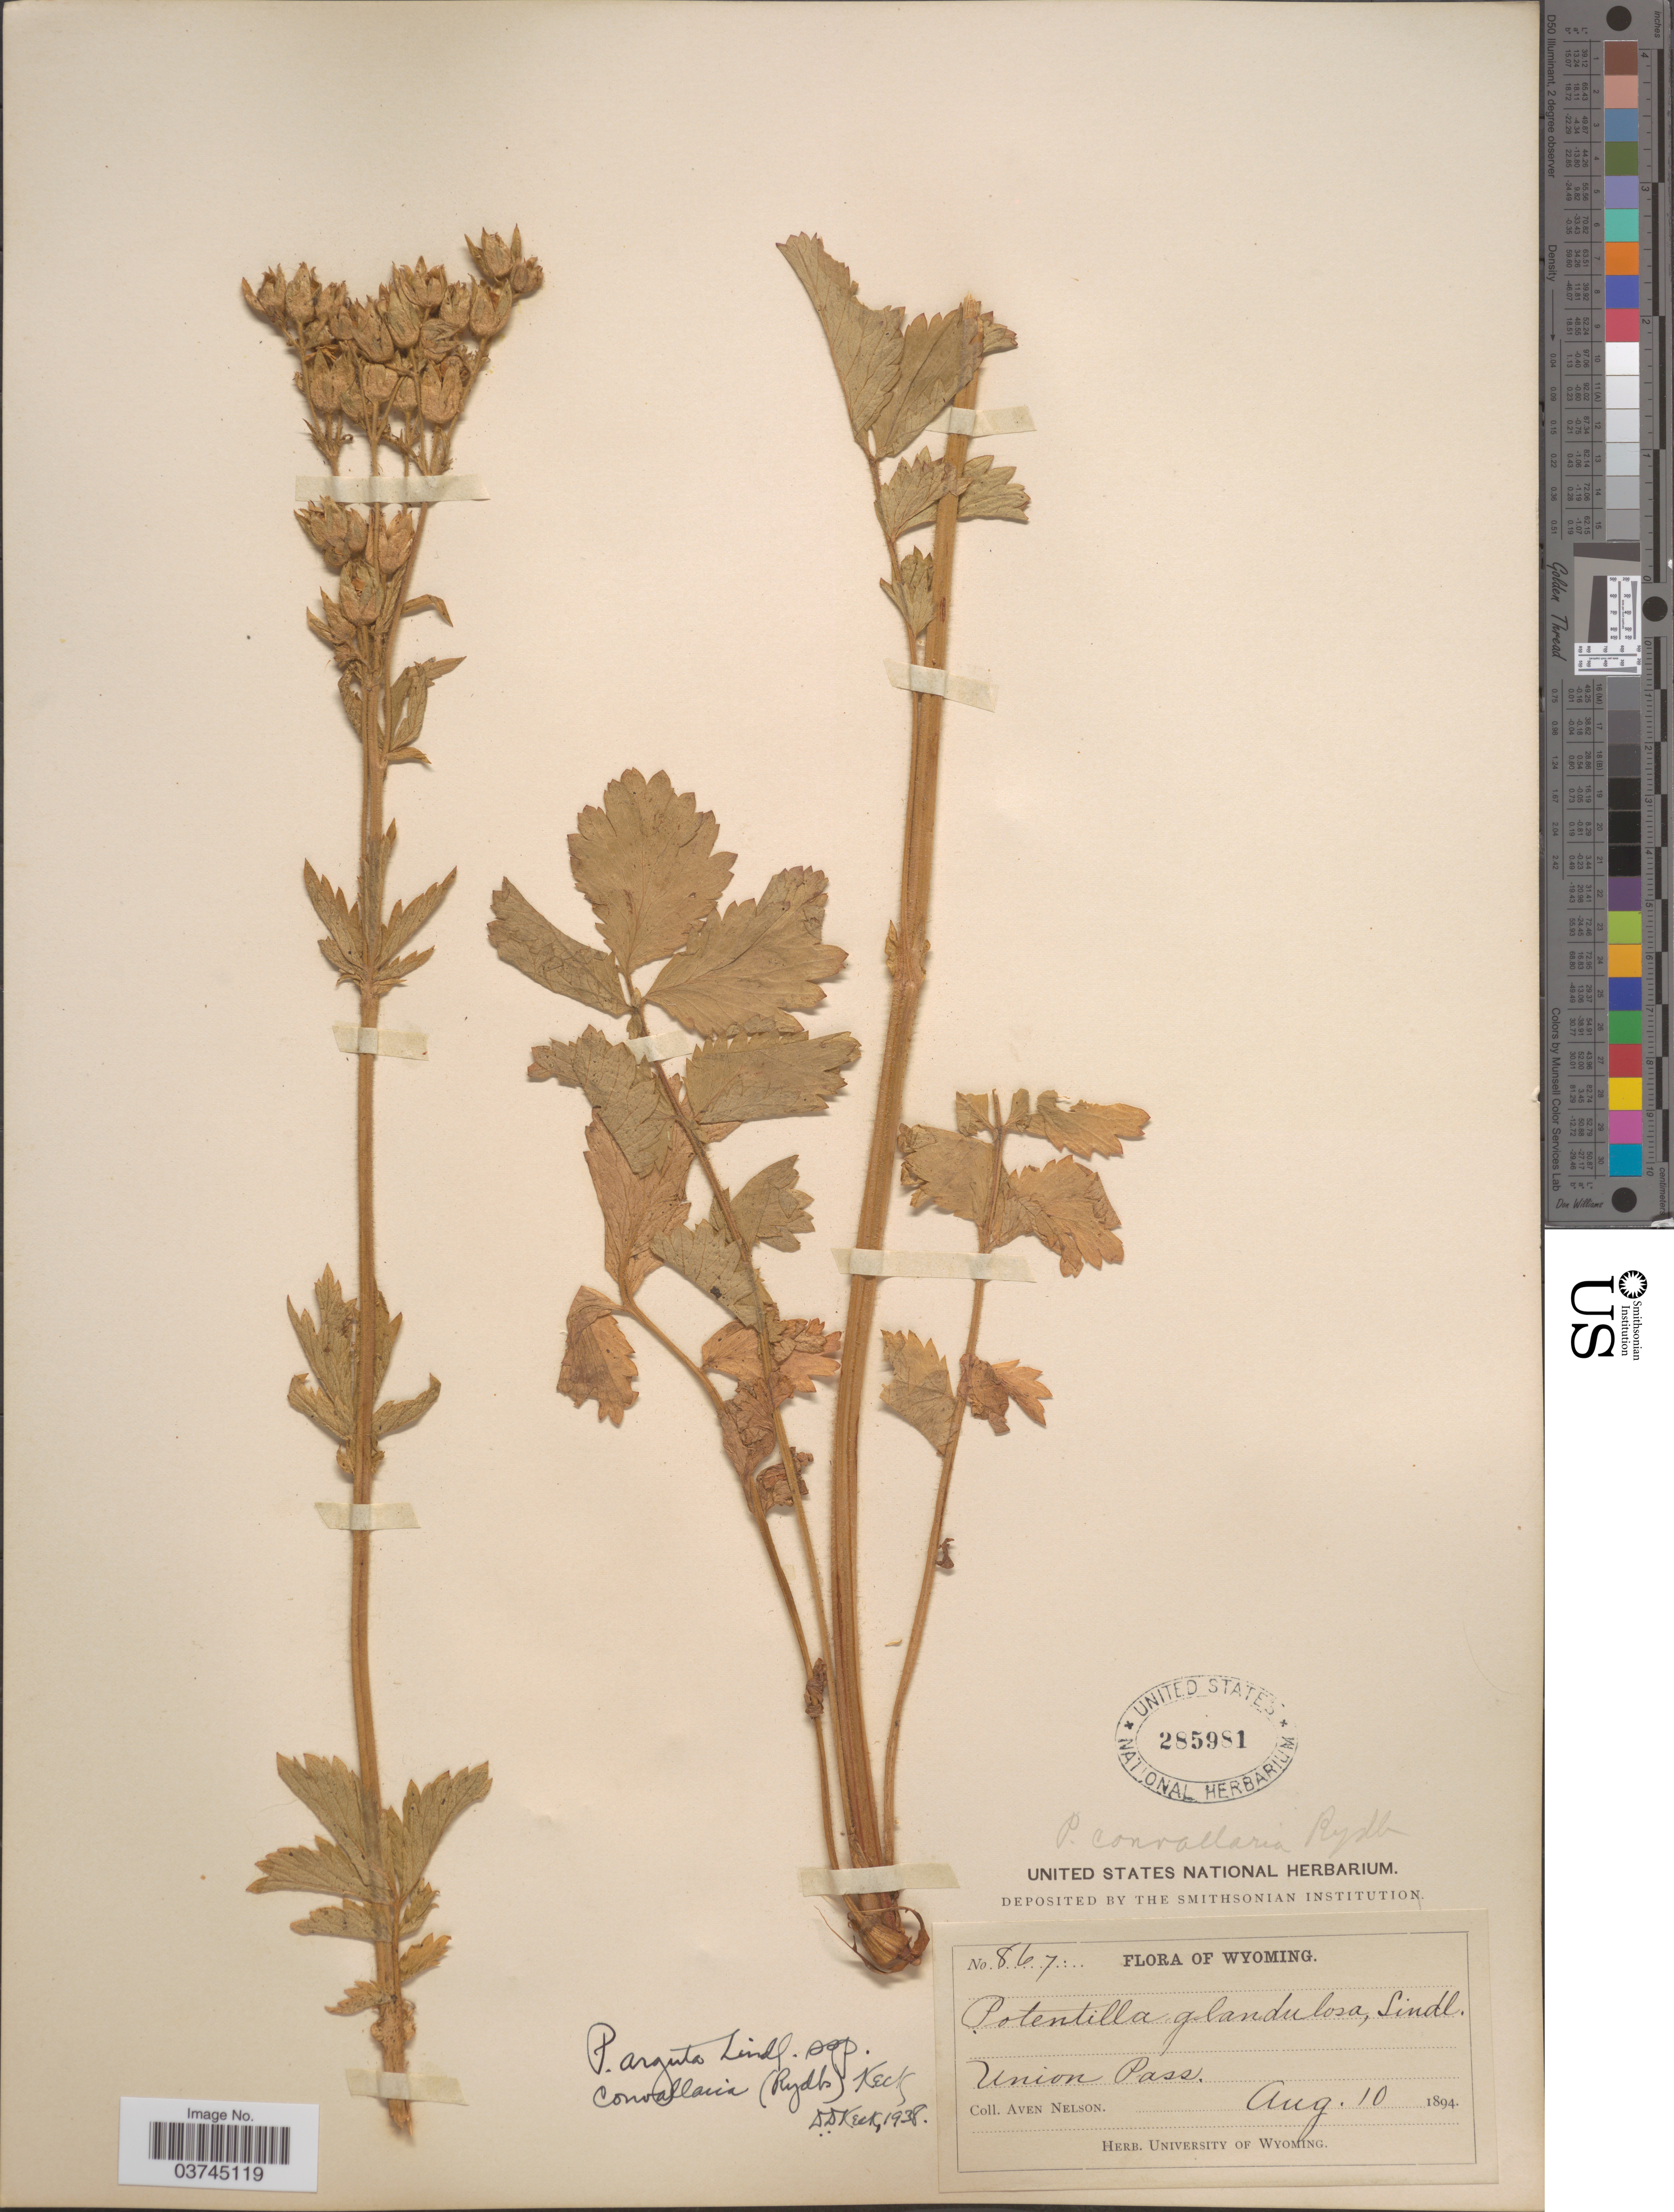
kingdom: Plantae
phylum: Tracheophyta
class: Magnoliopsida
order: Rosales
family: Rosaceae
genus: Drymocallis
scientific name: Drymocallis convallaria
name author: (Rydb.) Rydb.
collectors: A. Nelson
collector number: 867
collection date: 1894-08-10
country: United States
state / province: Wyoming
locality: Union Pass.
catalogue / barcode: US 285981